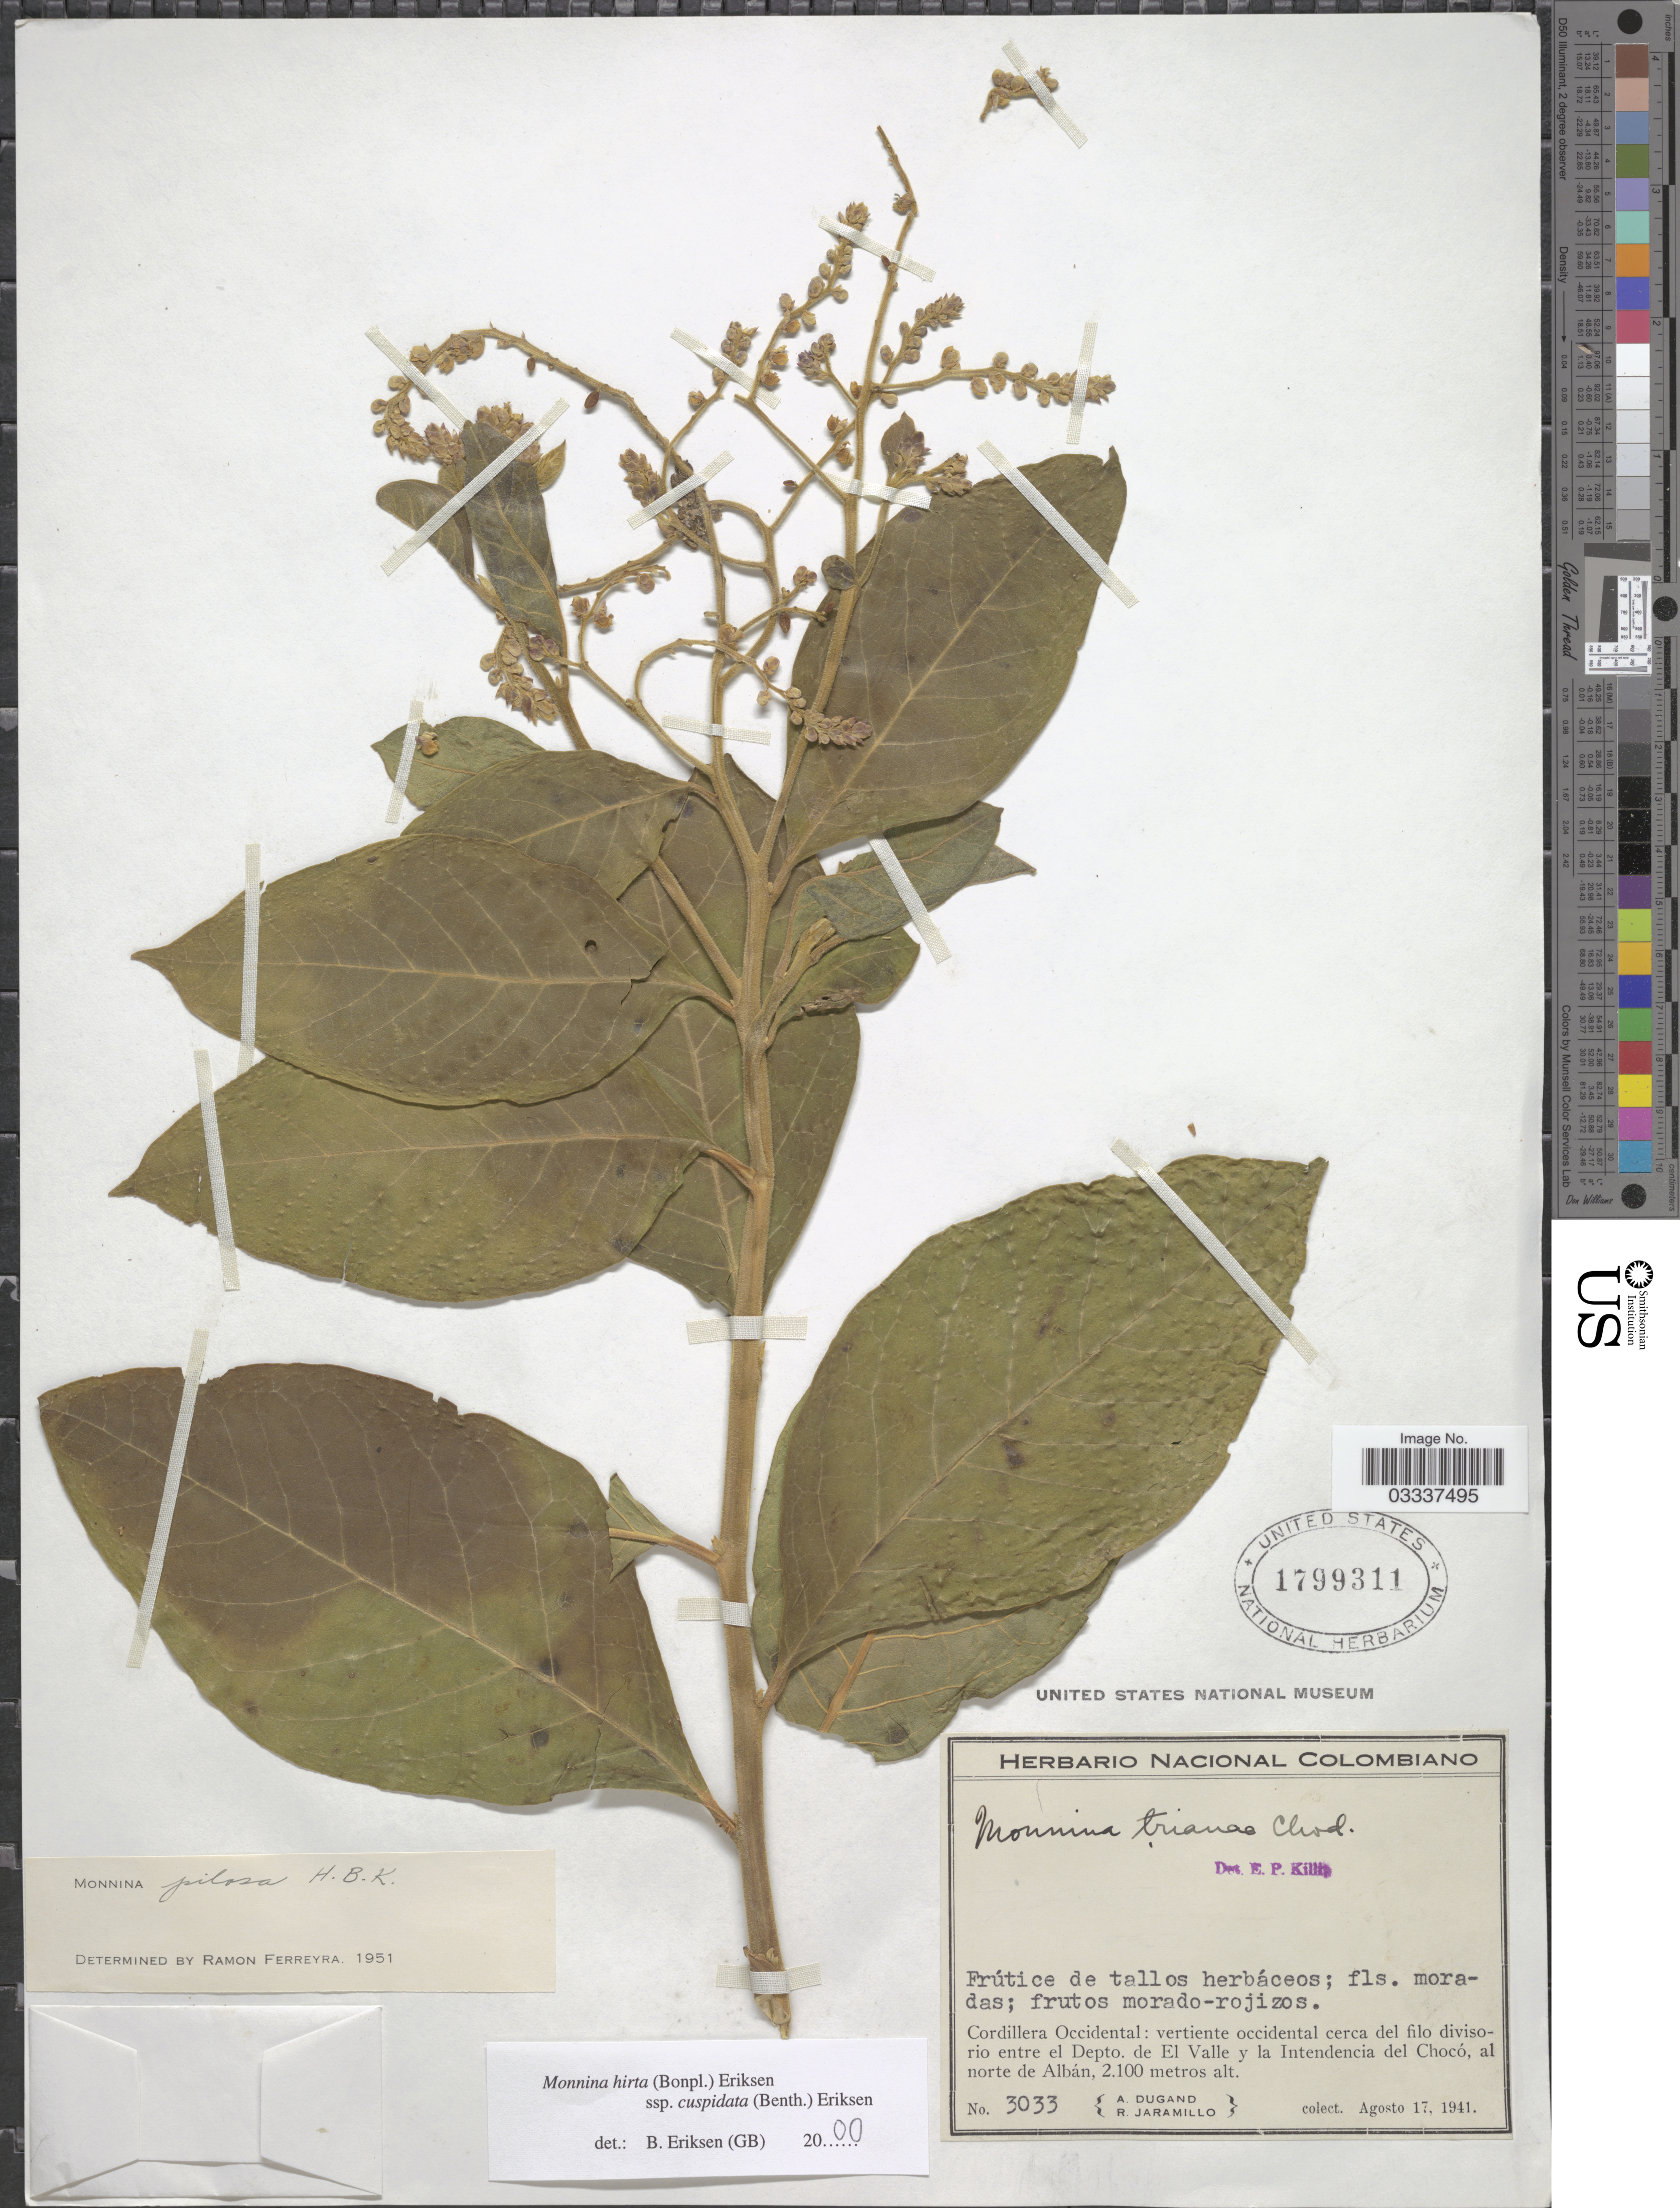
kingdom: Plantae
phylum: Tracheophyta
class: Magnoliopsida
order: Fabales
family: Polygalaceae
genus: Monnina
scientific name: Monnina hirta subsp. cuspidata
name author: (Benth.) B. Eriksen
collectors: A. Dugand & R. Jaramillo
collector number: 3033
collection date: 1941-08-17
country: Colombia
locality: Cordillera Occidental: vertiente occidental cerca del filo divisorio entre el Depto. de El Valle y la Intendencia del Chocó, al norte de Albán.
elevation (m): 2100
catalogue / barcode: US 1799311